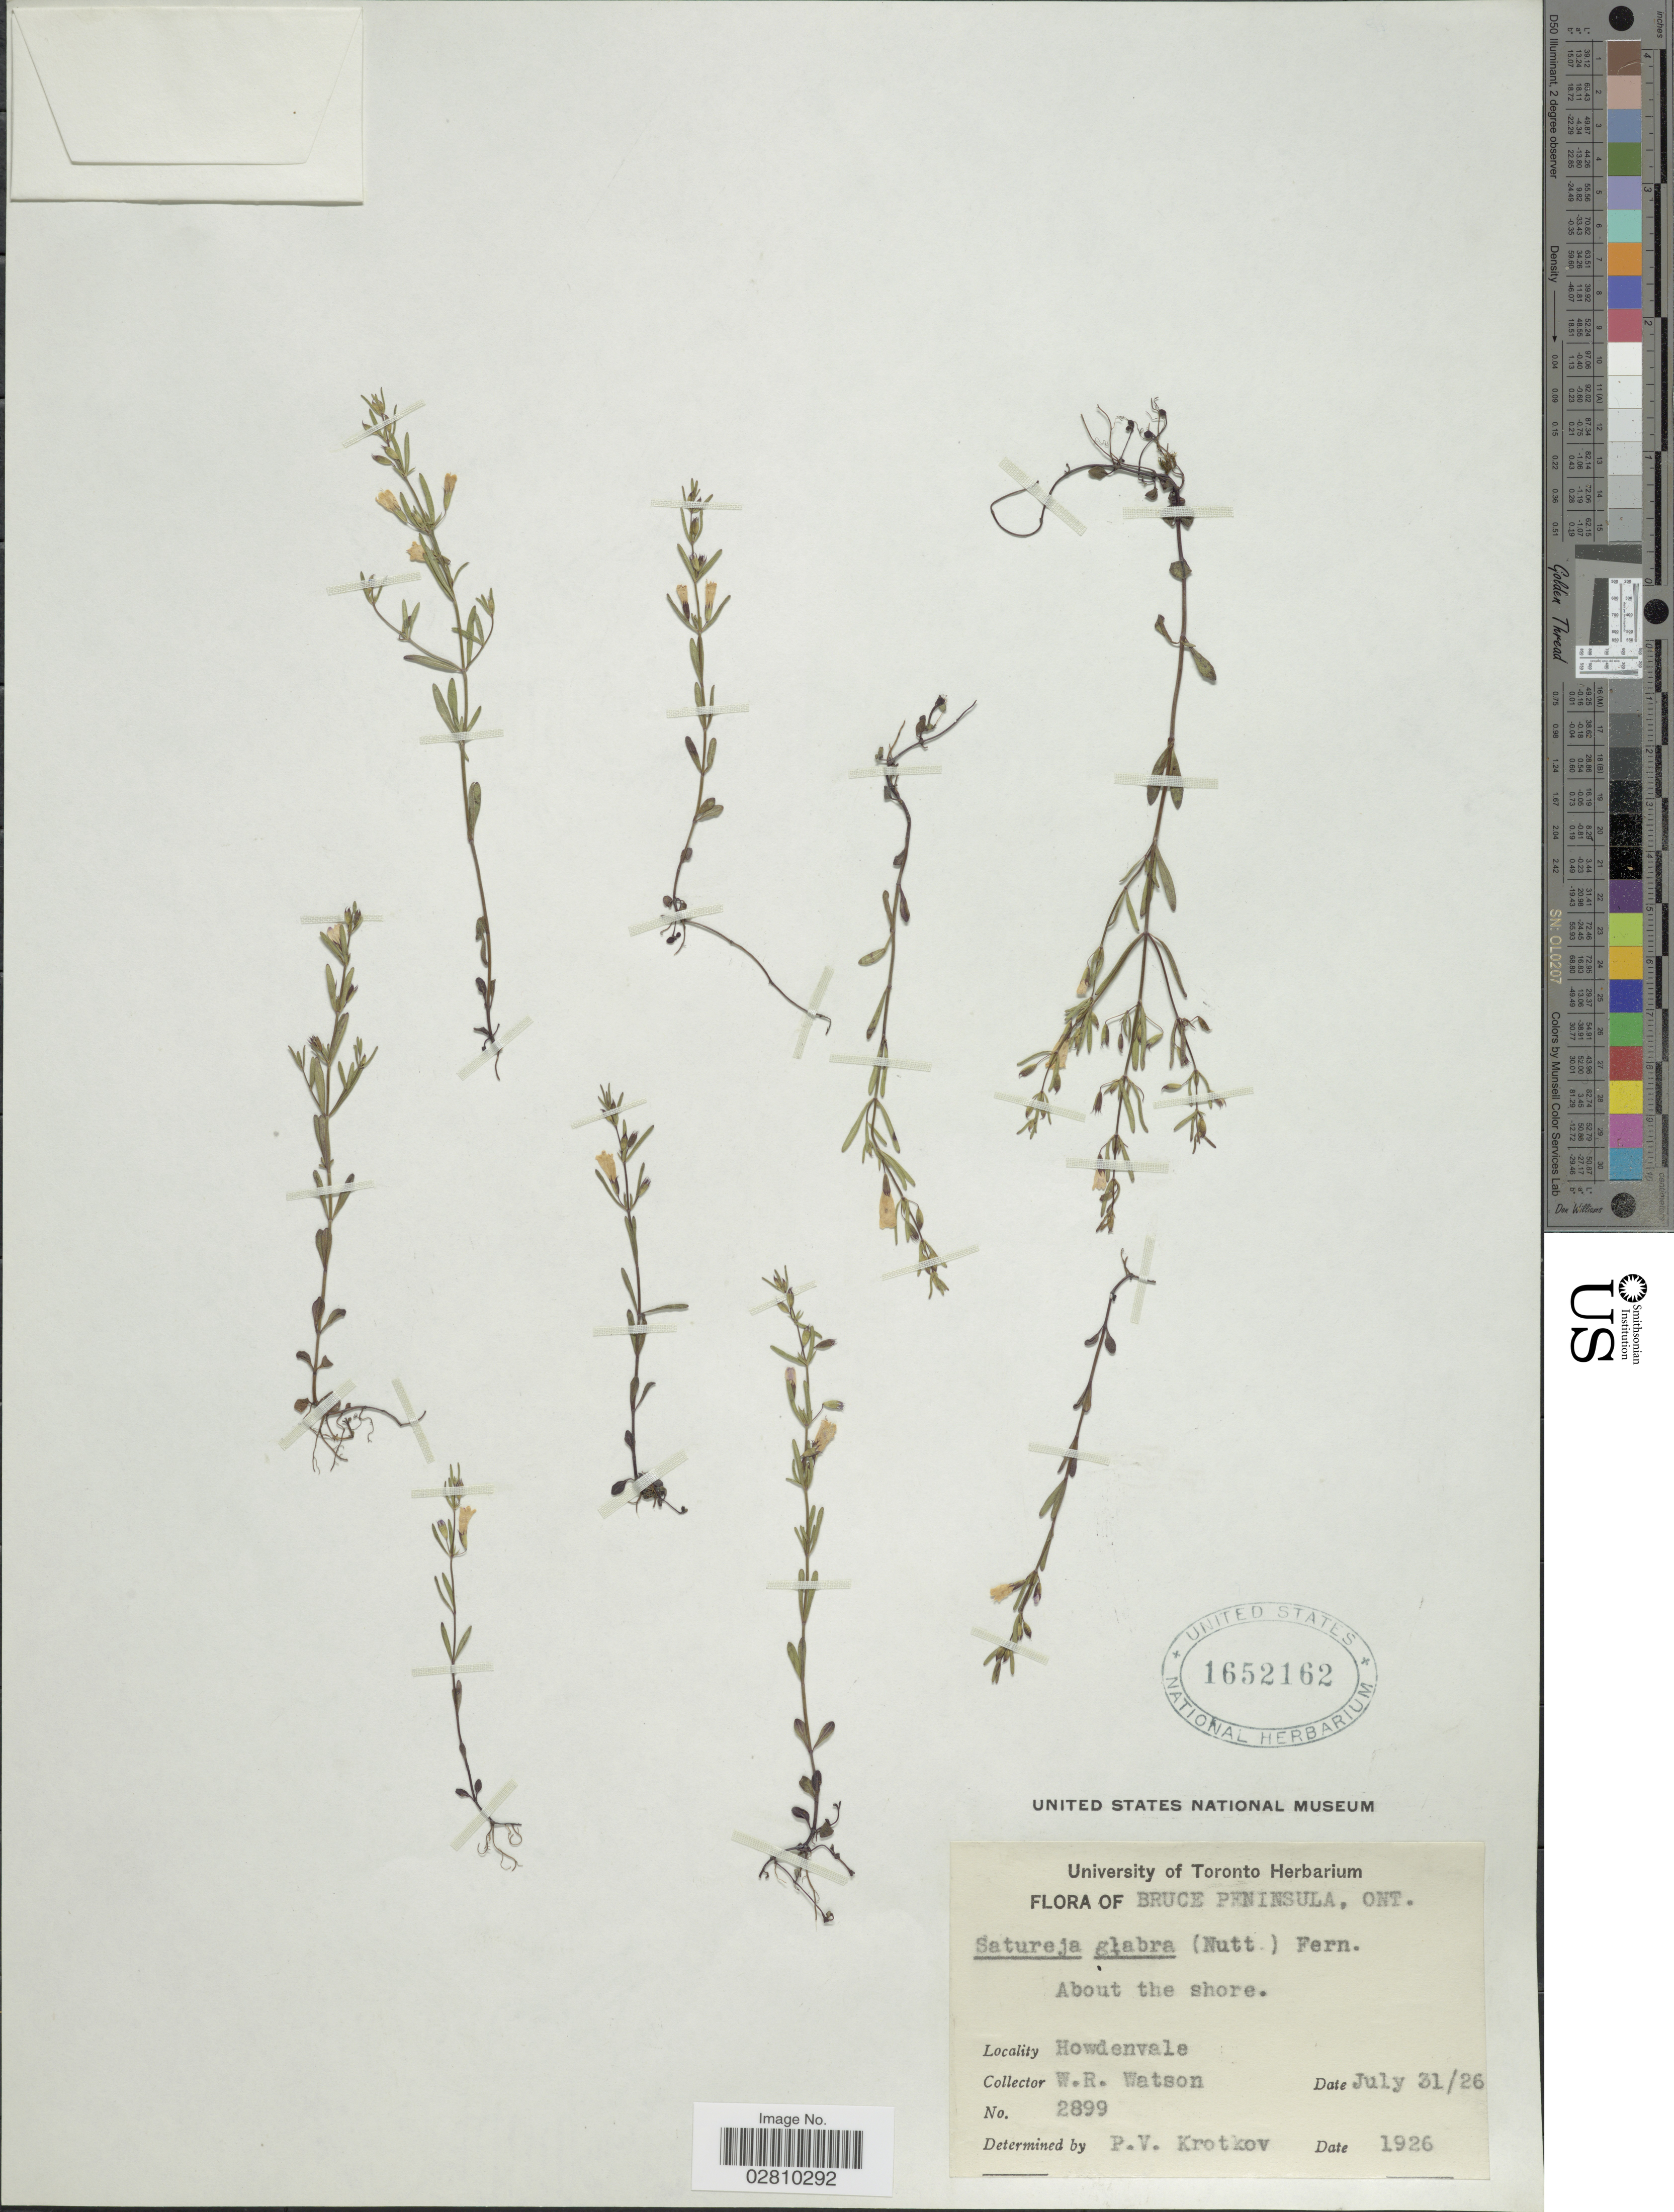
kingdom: Plantae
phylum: Tracheophyta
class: Magnoliopsida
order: Lamiales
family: Lamiaceae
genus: Clinopodium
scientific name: Clinopodium glabrum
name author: (Nutt.) Kuntze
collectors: W. R. Watson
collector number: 2899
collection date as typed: Transcribed d/m/y: 31/7/26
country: Canada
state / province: Ontario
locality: Bruce Peninsula, Ont. About the shore. Howdenvale.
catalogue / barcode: US 1652162